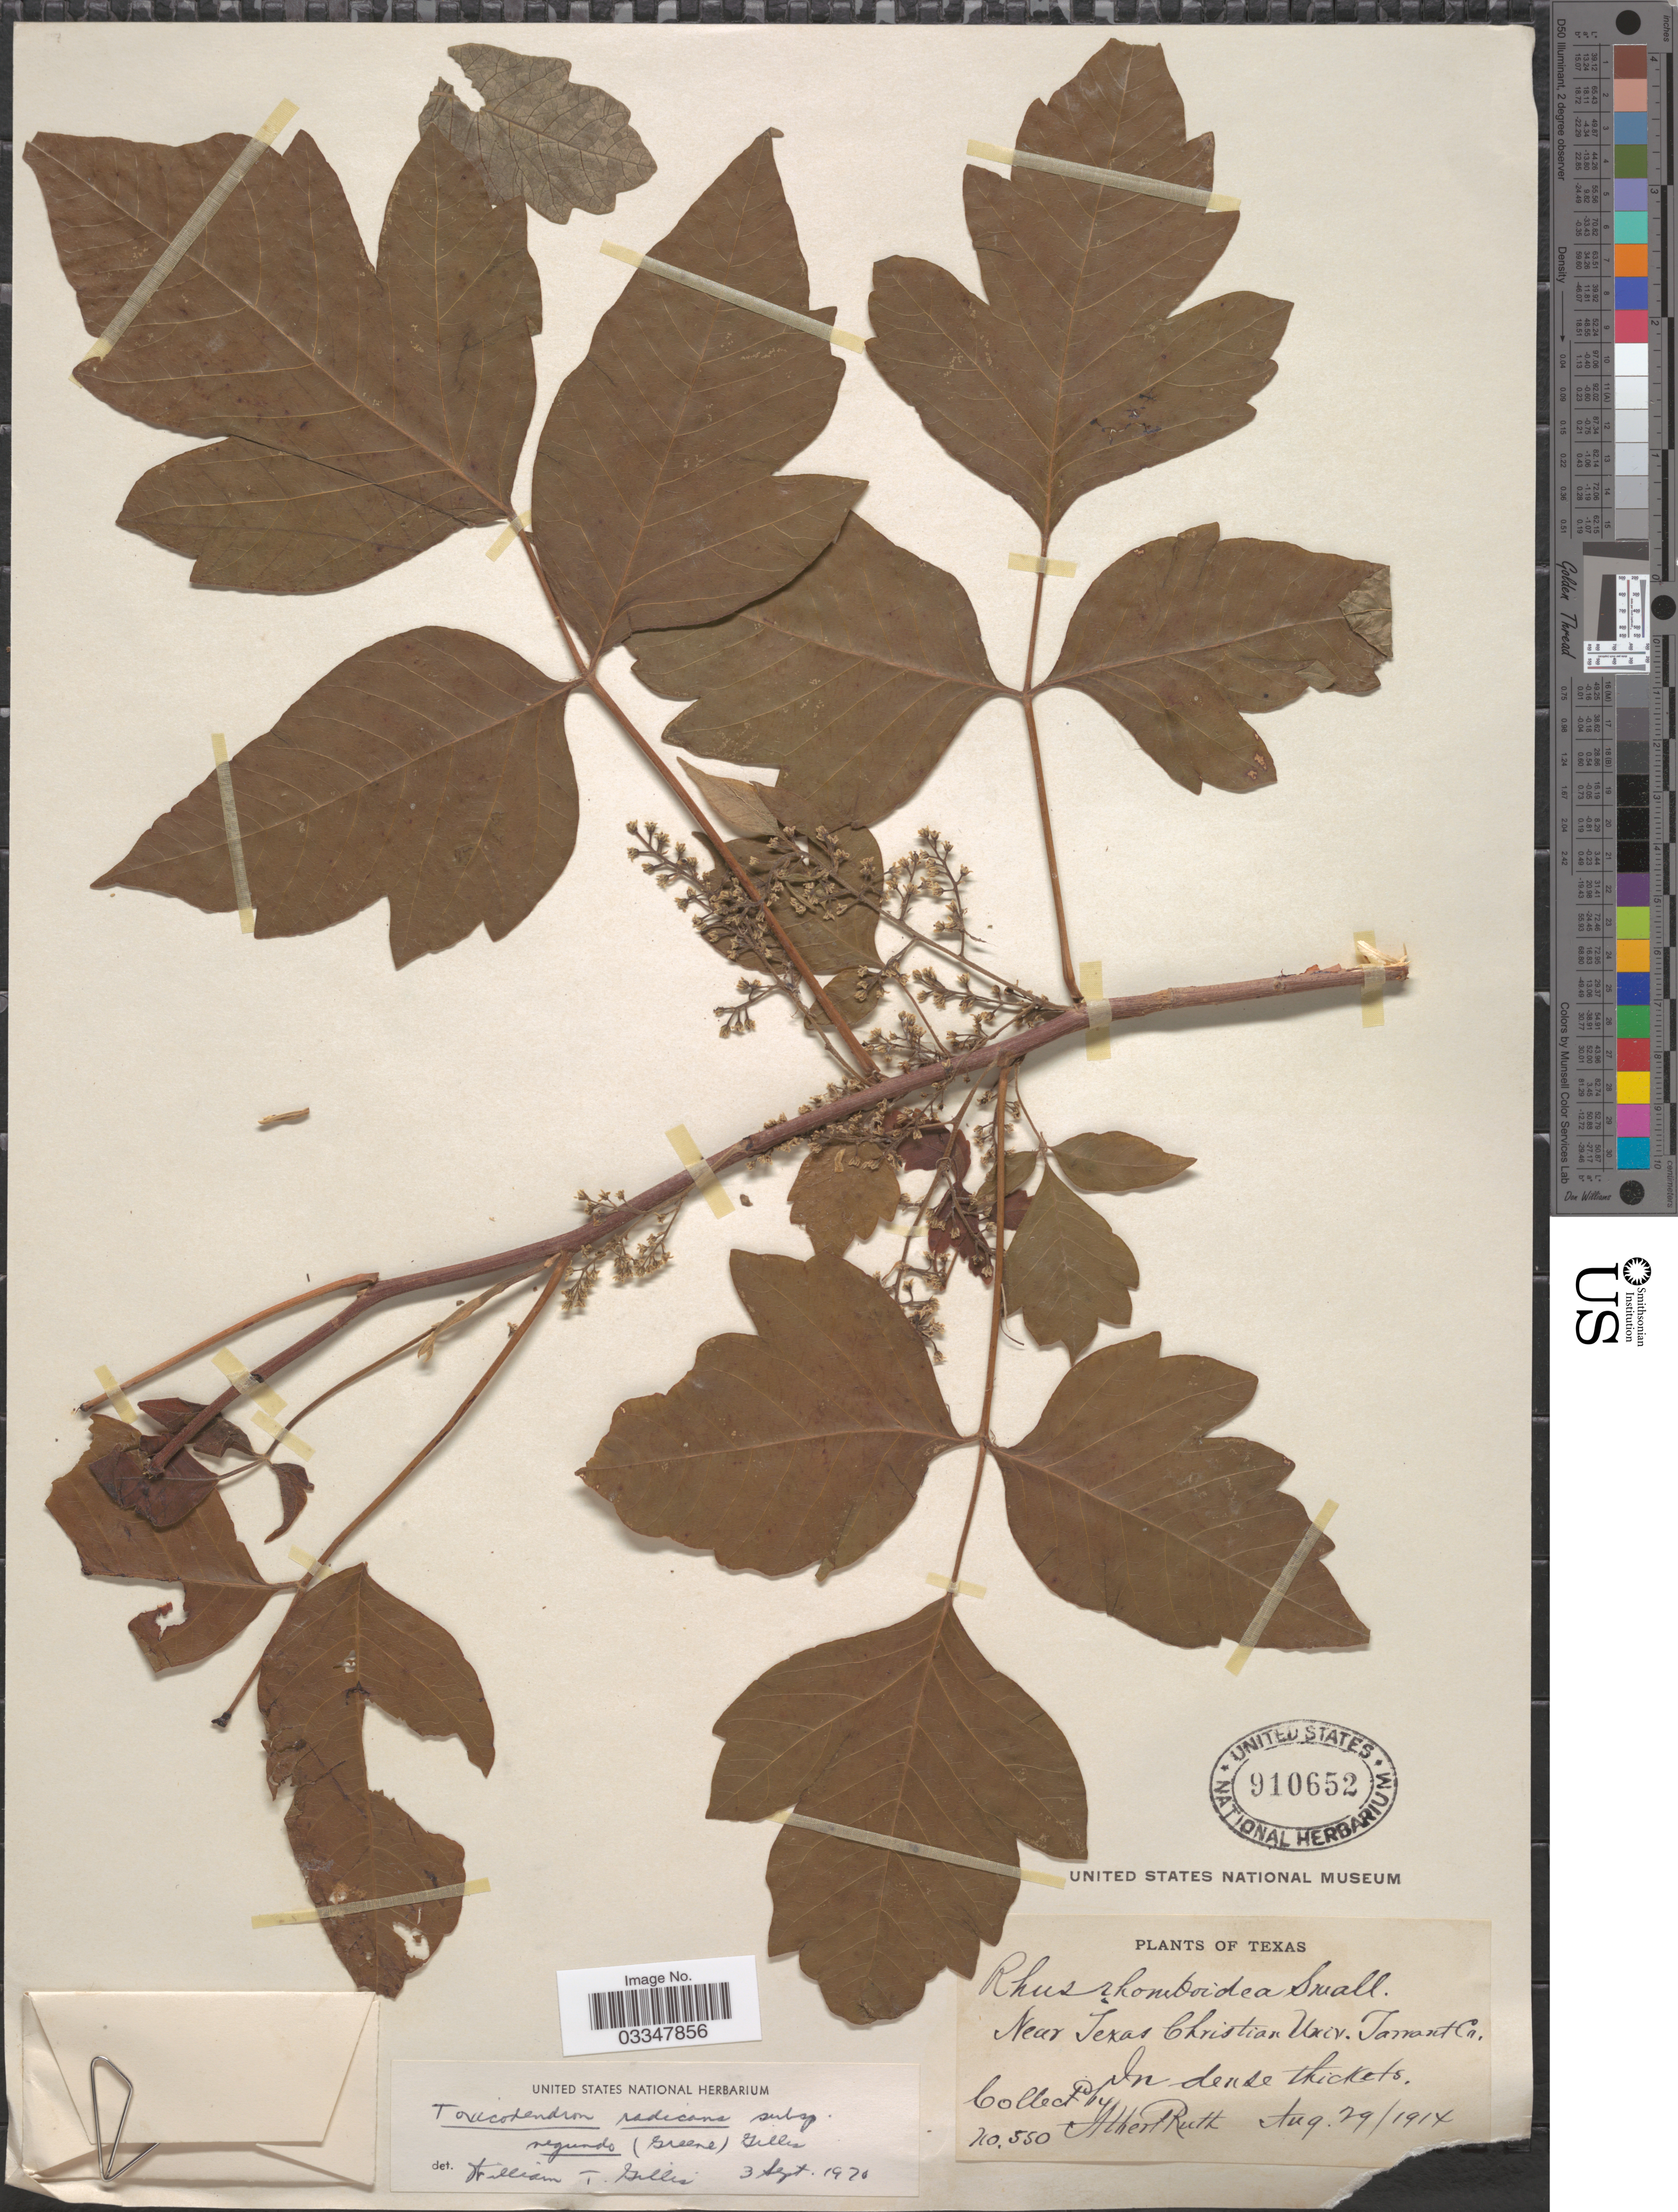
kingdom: Plantae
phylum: Tracheophyta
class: Magnoliopsida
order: Sapindales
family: Anacardiaceae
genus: Toxicodendron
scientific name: Toxicodendron radicans subsp. negundo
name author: (Greene) Gillis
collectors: A. Ruth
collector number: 550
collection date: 1914-08-29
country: United States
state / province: Texas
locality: Near Texas Christian Univ. Tarrant Co.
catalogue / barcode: US 910652